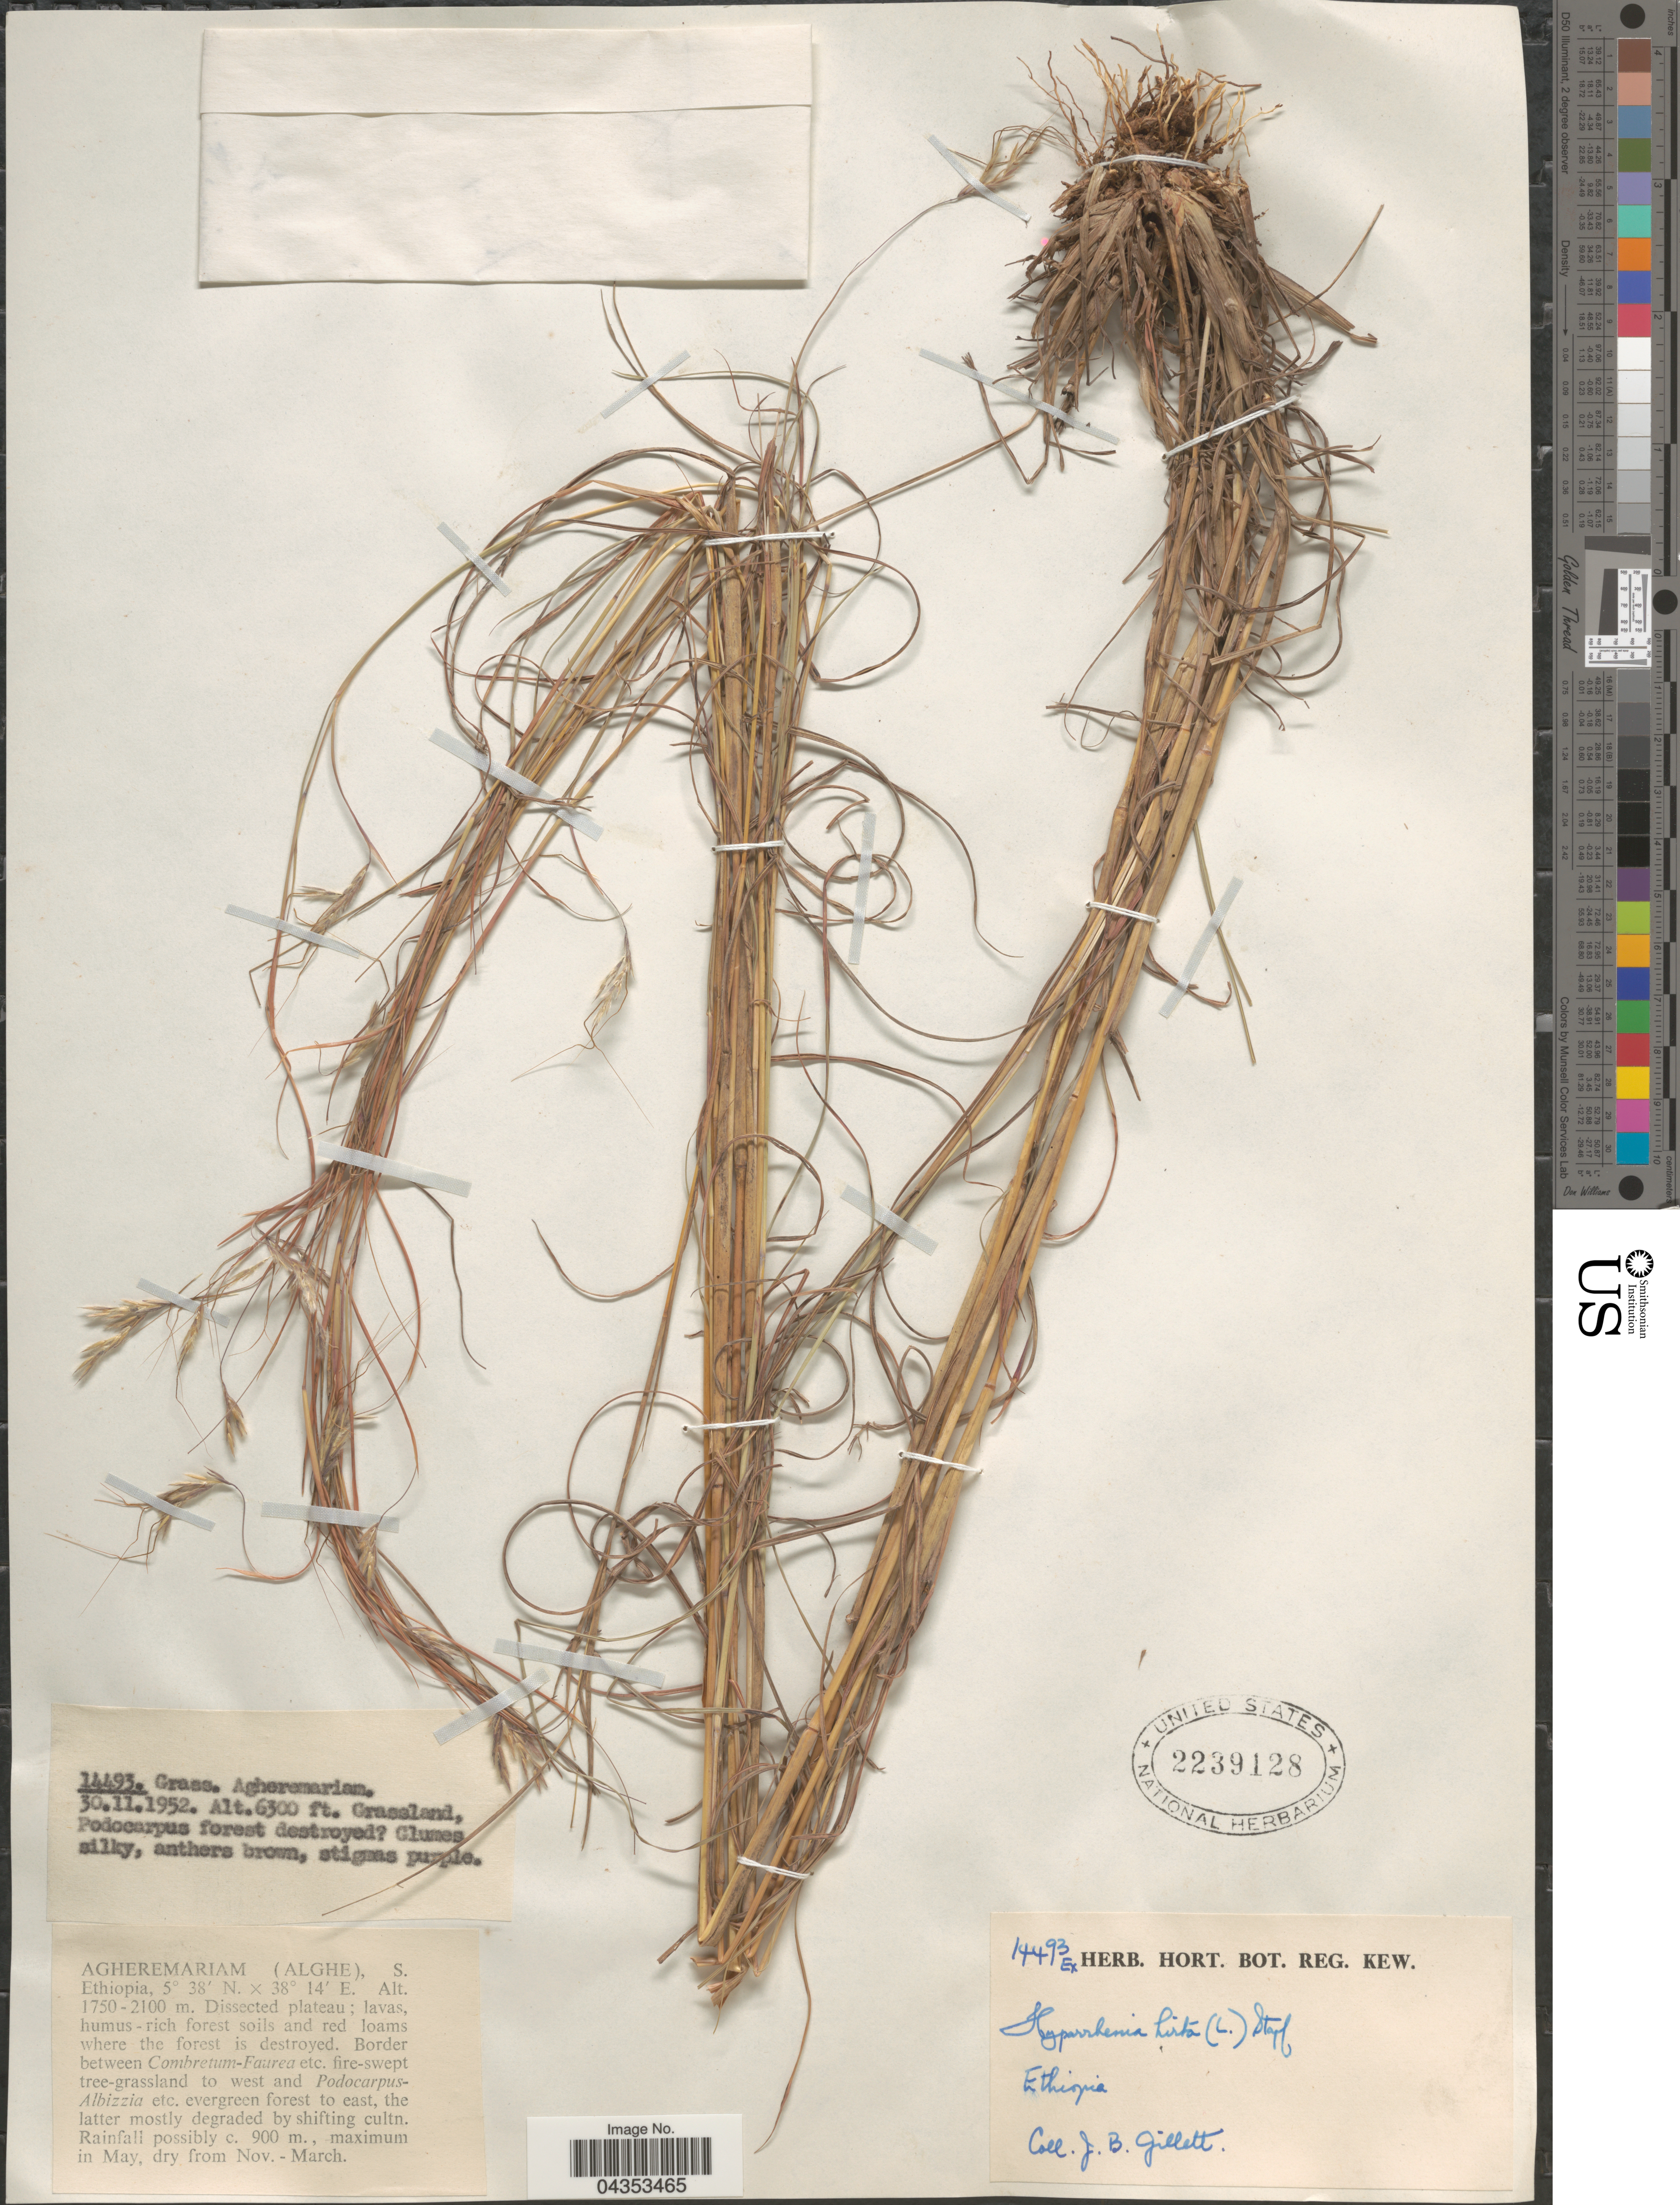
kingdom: Plantae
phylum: Tracheophyta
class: Liliopsida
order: Poales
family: Poaceae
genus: Hyparrhenia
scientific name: Hyparrhenia hirta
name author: (L.) Stapf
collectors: J. B. Gillett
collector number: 14493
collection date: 1952-11-30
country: Ethiopia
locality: S. Ethiopia.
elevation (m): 1750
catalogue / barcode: US 2239128